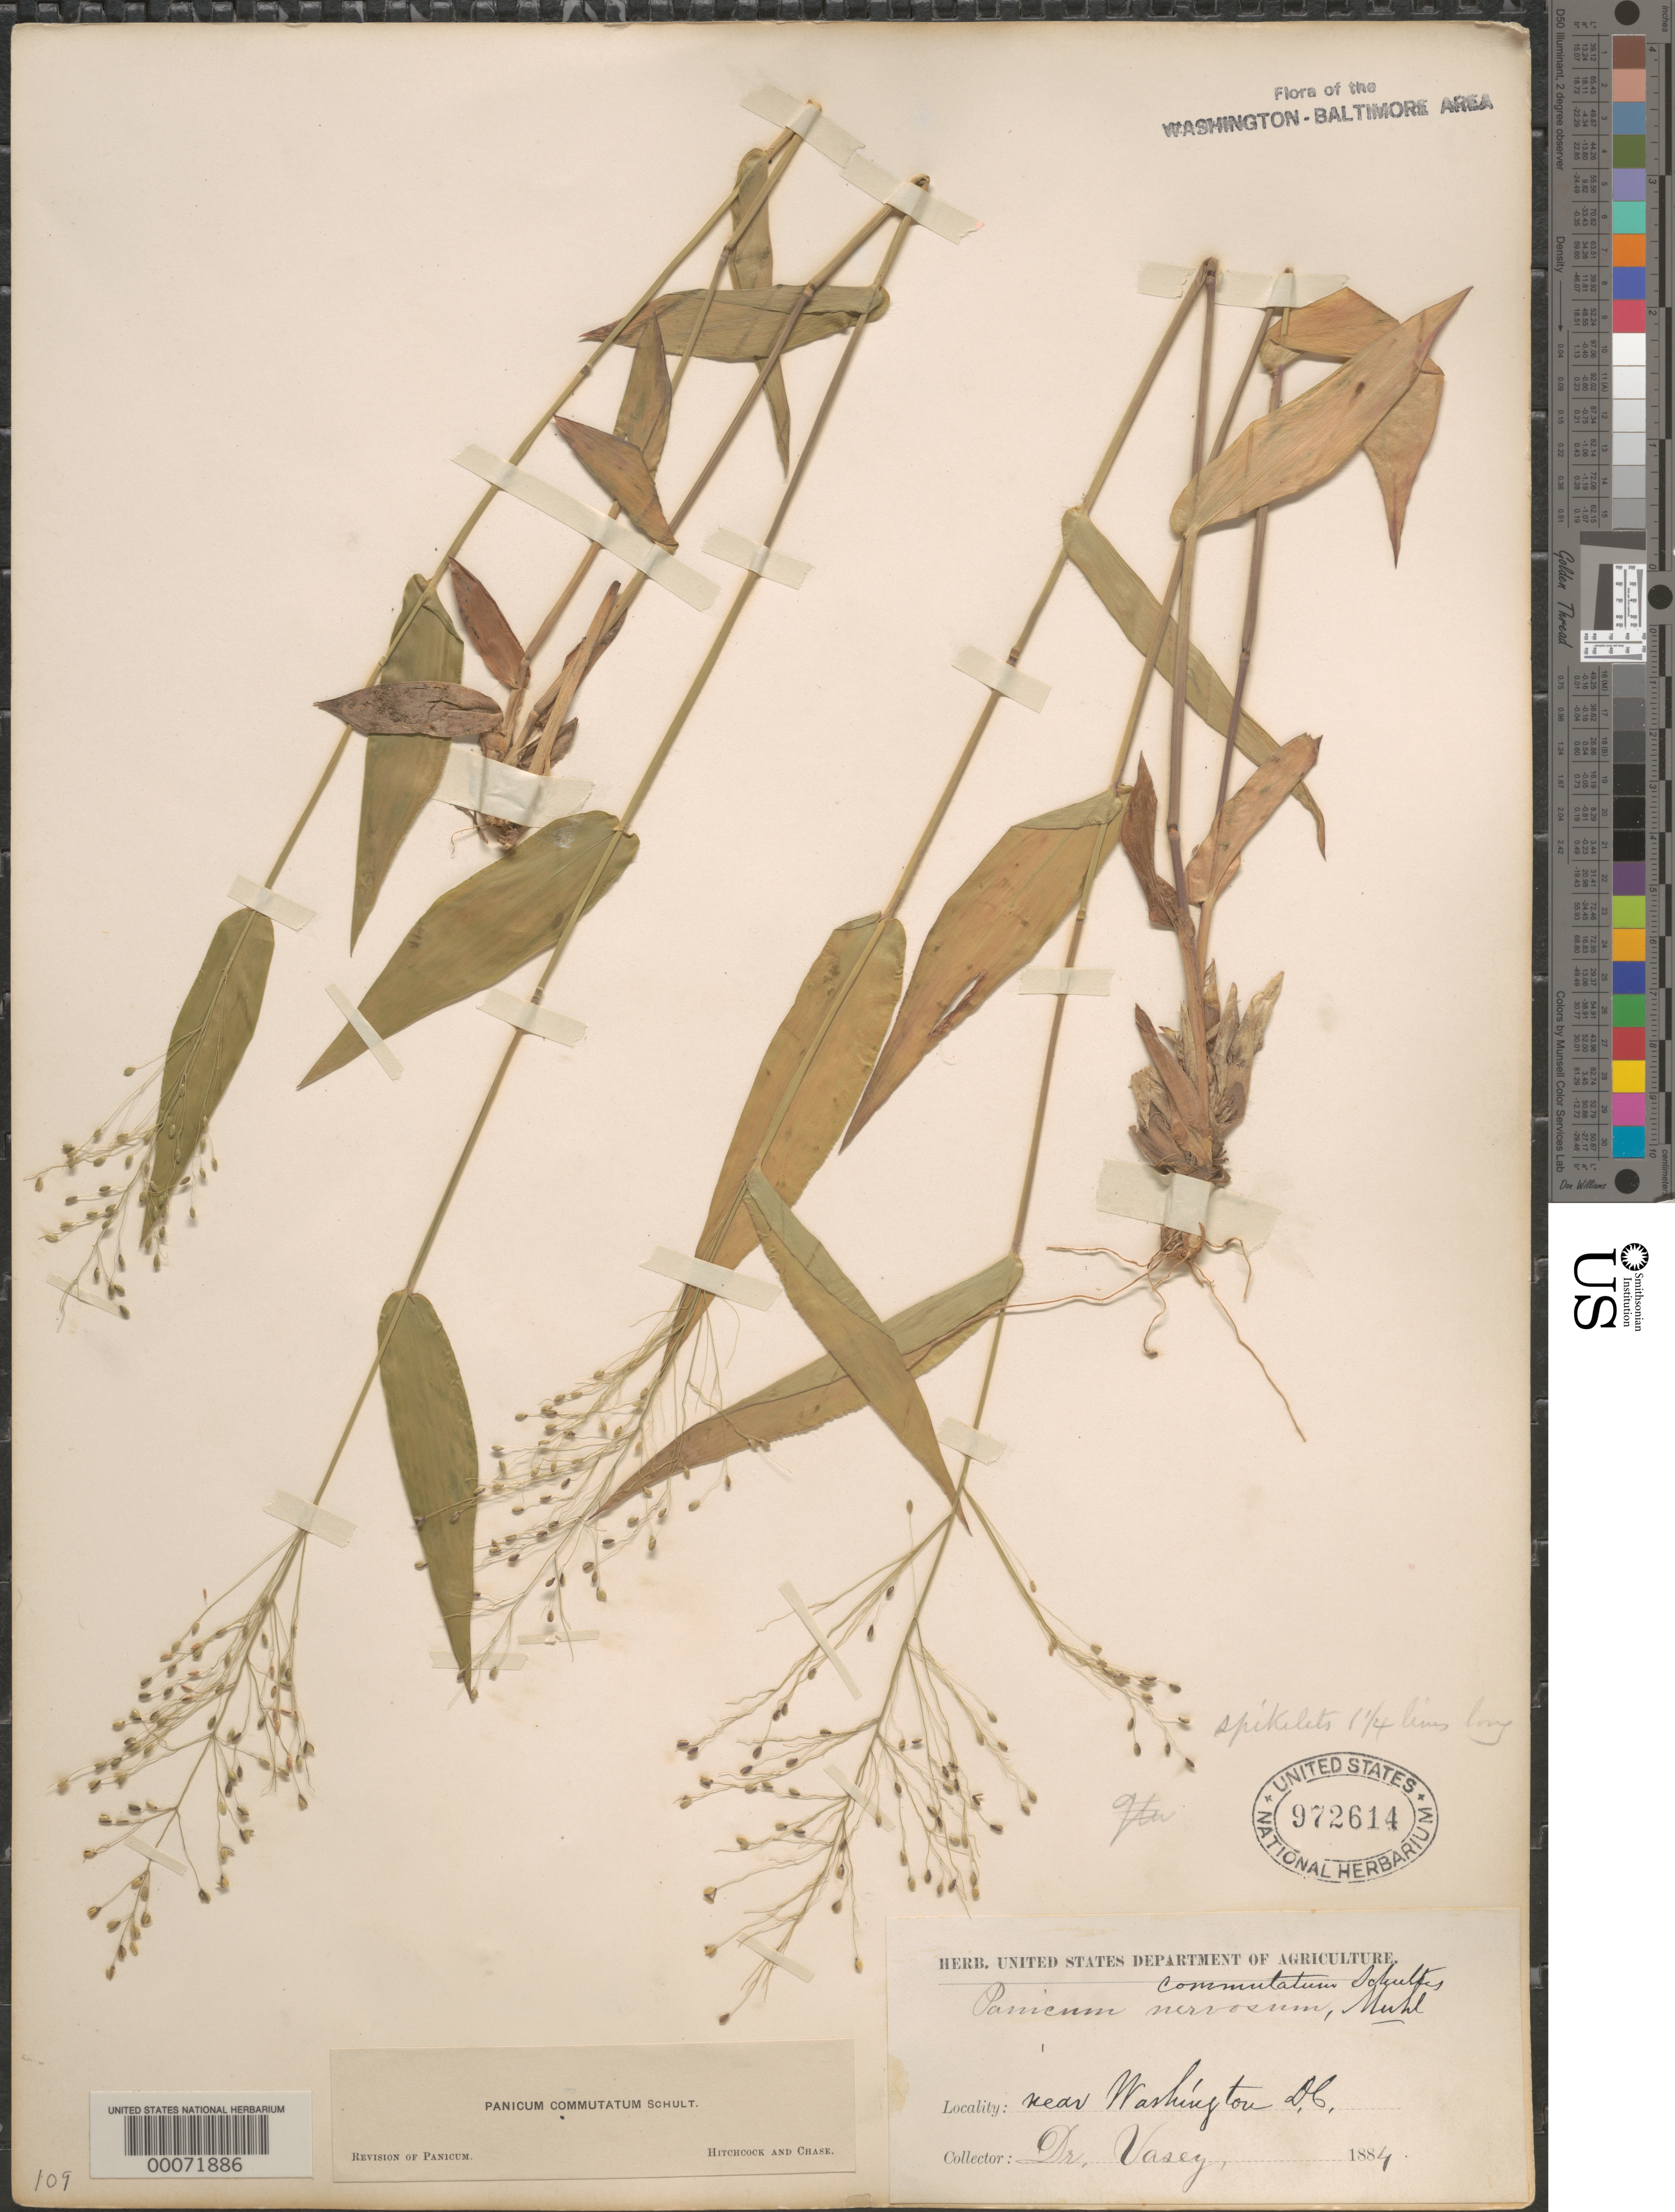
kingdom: Plantae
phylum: Tracheophyta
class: Liliopsida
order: Poales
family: Poaceae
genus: Dichanthelium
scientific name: Dichanthelium commutatum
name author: (Schult.) Gould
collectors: G. Vasey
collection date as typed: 1884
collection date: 1884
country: United States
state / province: District of Columbia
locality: Near Washington, DC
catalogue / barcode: US 972614